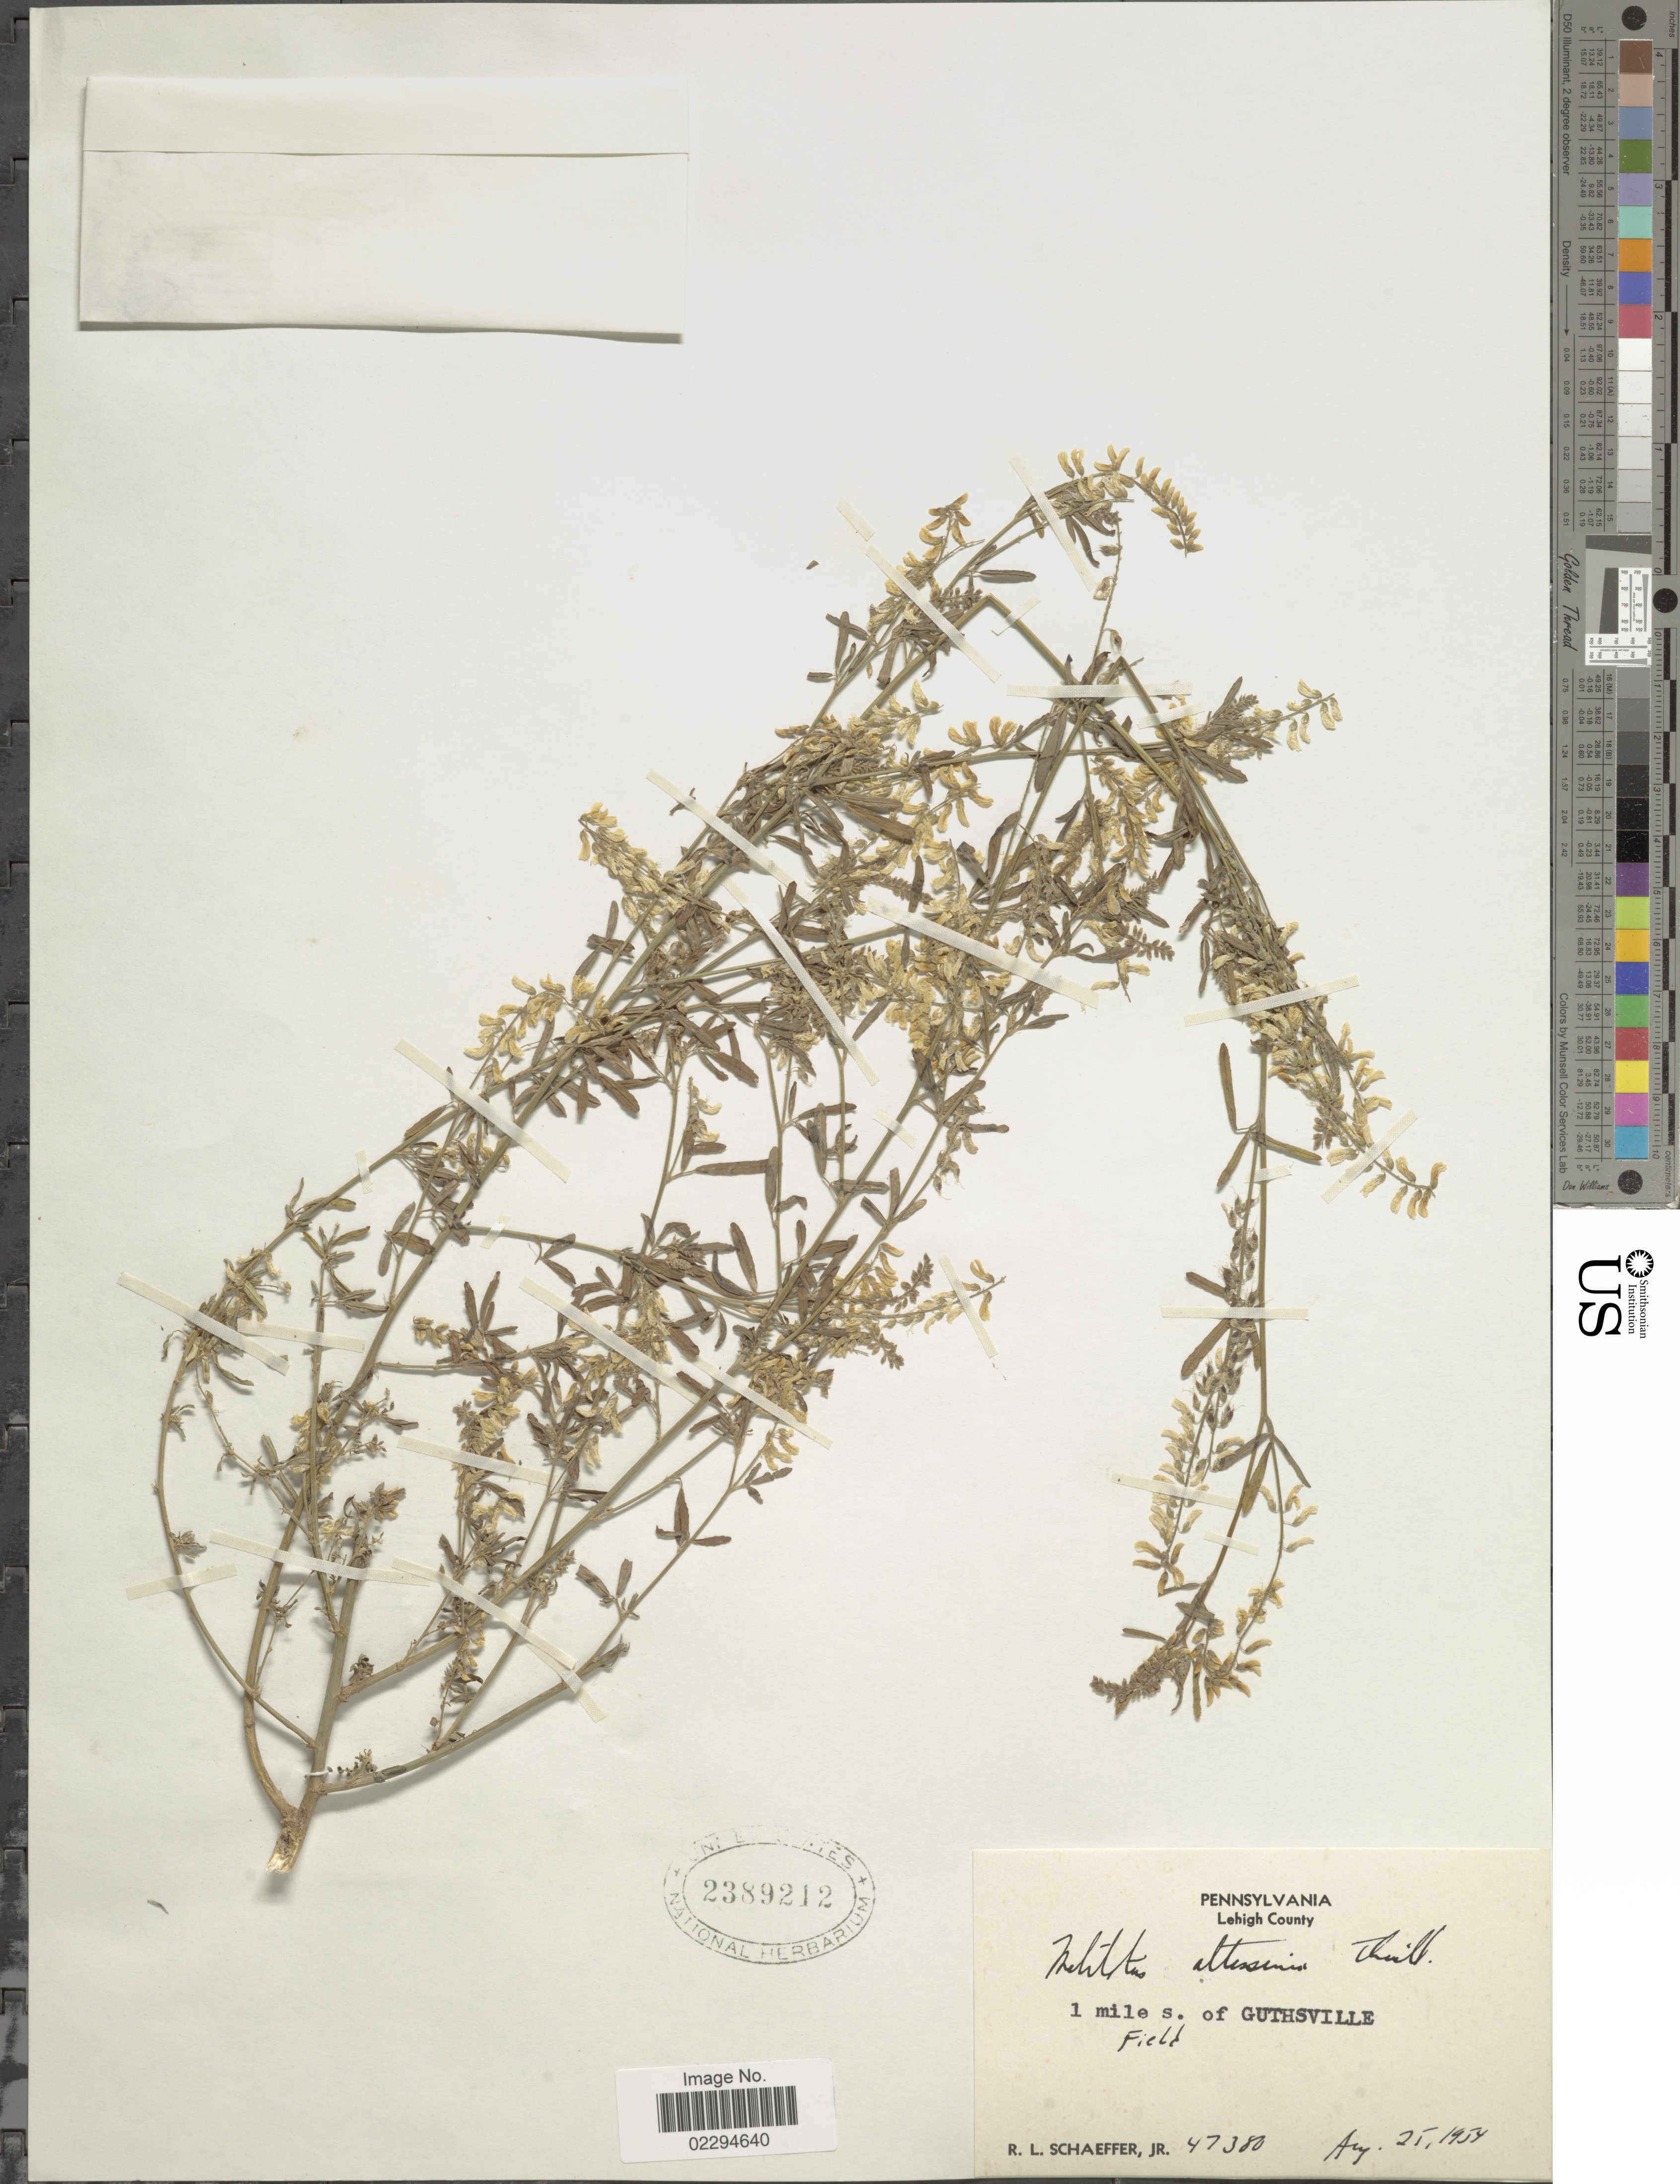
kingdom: Plantae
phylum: Tracheophyta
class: Magnoliopsida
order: Fabales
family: Fabaceae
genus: Melilotus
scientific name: Melilotus altissimus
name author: Thuill.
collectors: R. L. Schaeffer Jr.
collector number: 47380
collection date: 1959-08-25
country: United States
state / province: Pennsylvania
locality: Lehigh County. 1 mile s. of Guthsville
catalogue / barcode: US 2389212